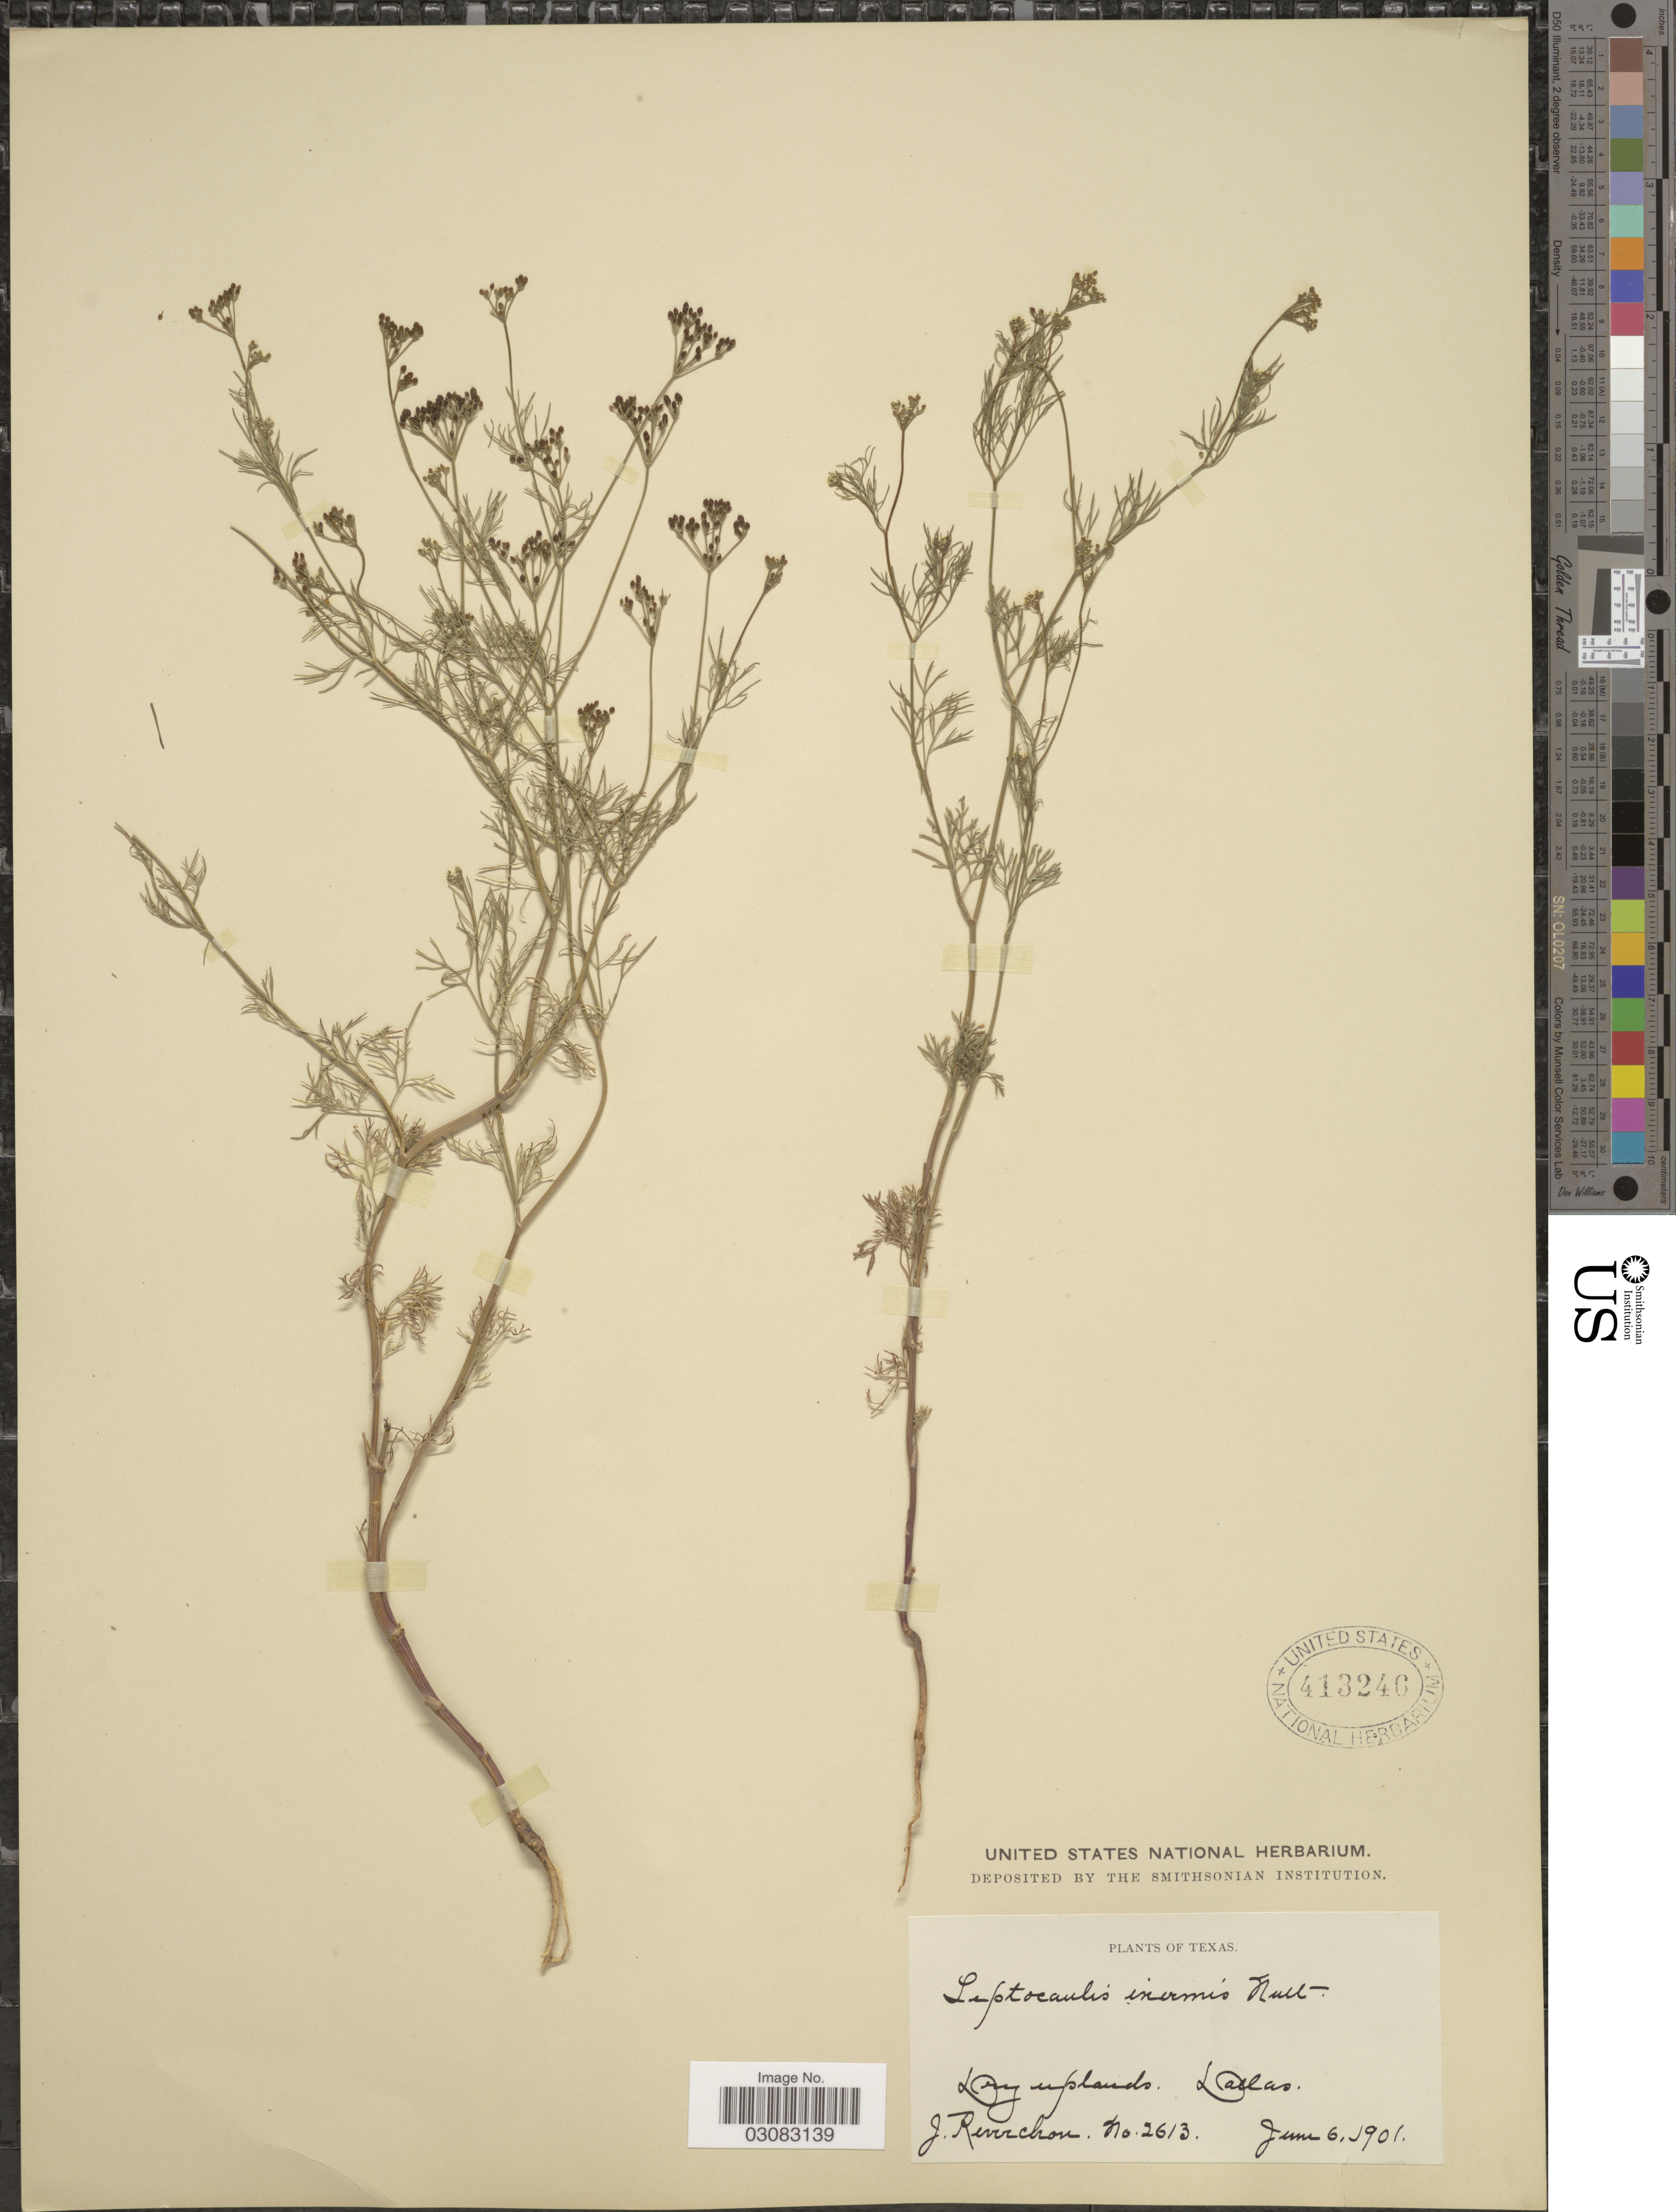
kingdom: Plantae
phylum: Tracheophyta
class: Magnoliopsida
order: Apiales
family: Apiaceae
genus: Spermolepis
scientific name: Spermolepis inermis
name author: (Nutt. ex DC.) Mathias & Constance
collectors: J. Reverchon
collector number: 2613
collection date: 1901-06-06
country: United States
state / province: Texas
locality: Dallas.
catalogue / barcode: US 413246